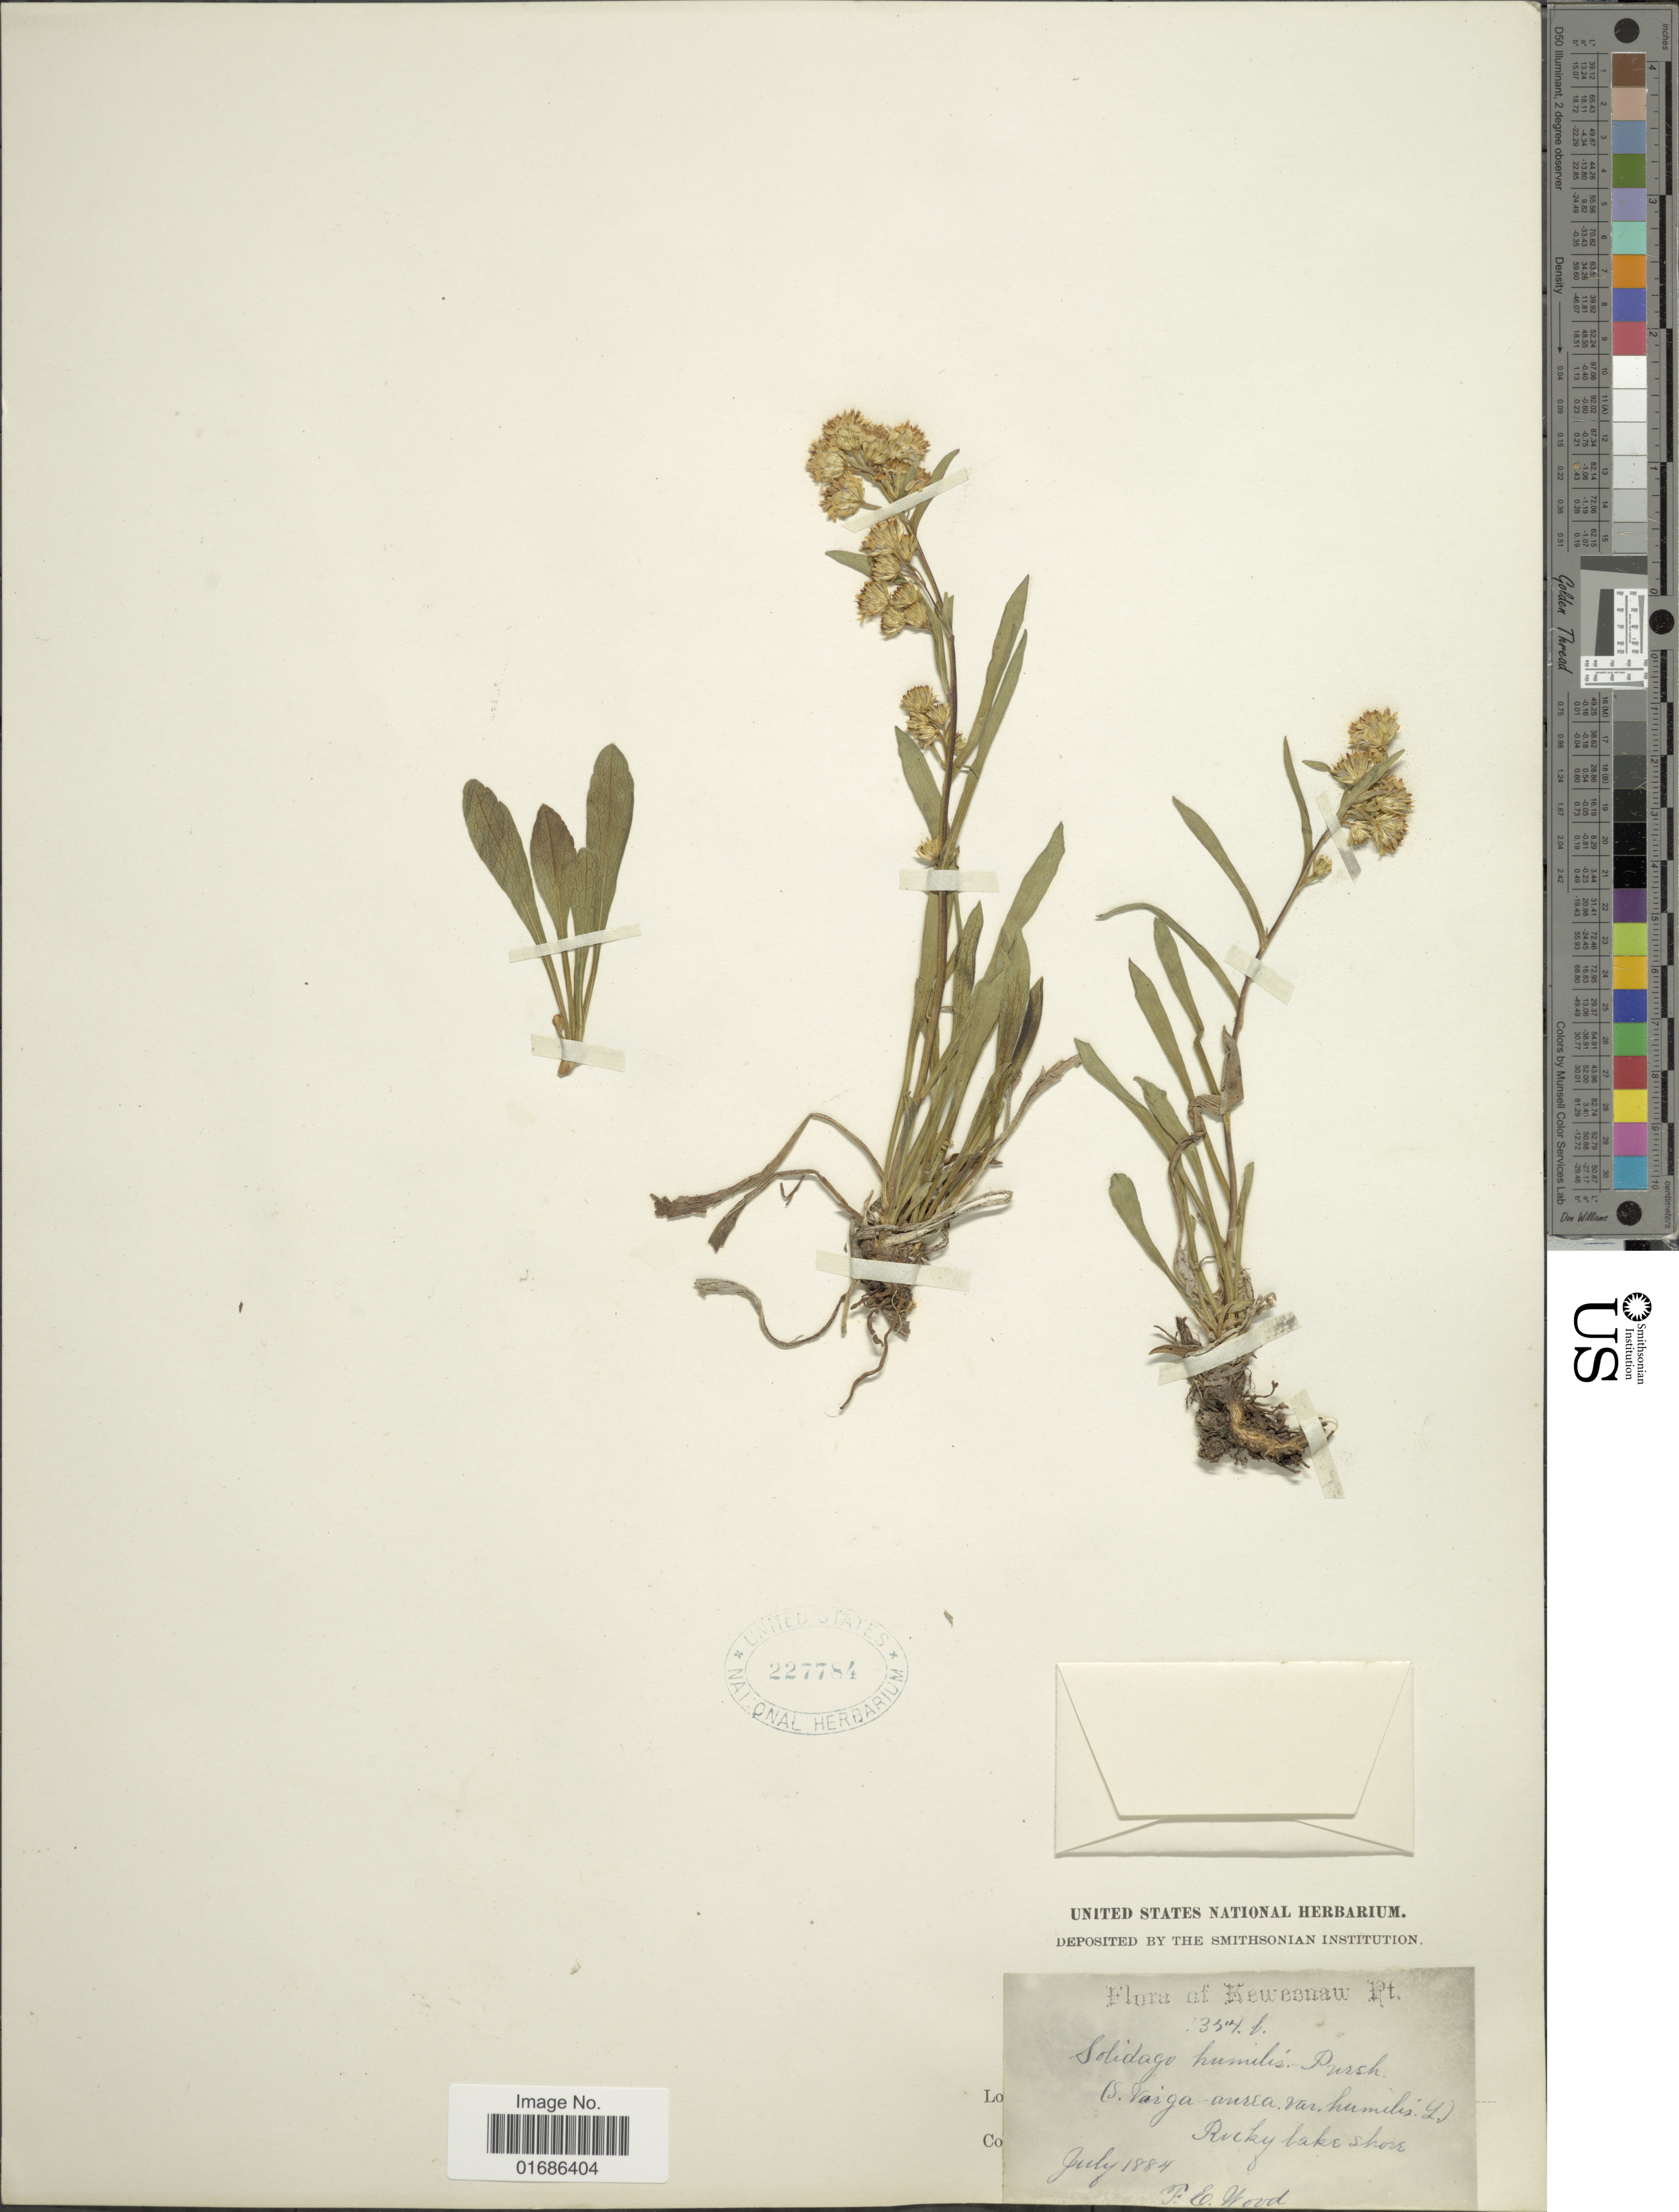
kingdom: Plantae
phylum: Tracheophyta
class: Magnoliopsida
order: Asterales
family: Asteraceae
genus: Solidago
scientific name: Solidago decumbens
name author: Greene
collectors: F. Wood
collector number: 354b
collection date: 1884-07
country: United States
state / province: Vermont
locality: Keweenaw, Rocky lake shore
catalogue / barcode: US 227784